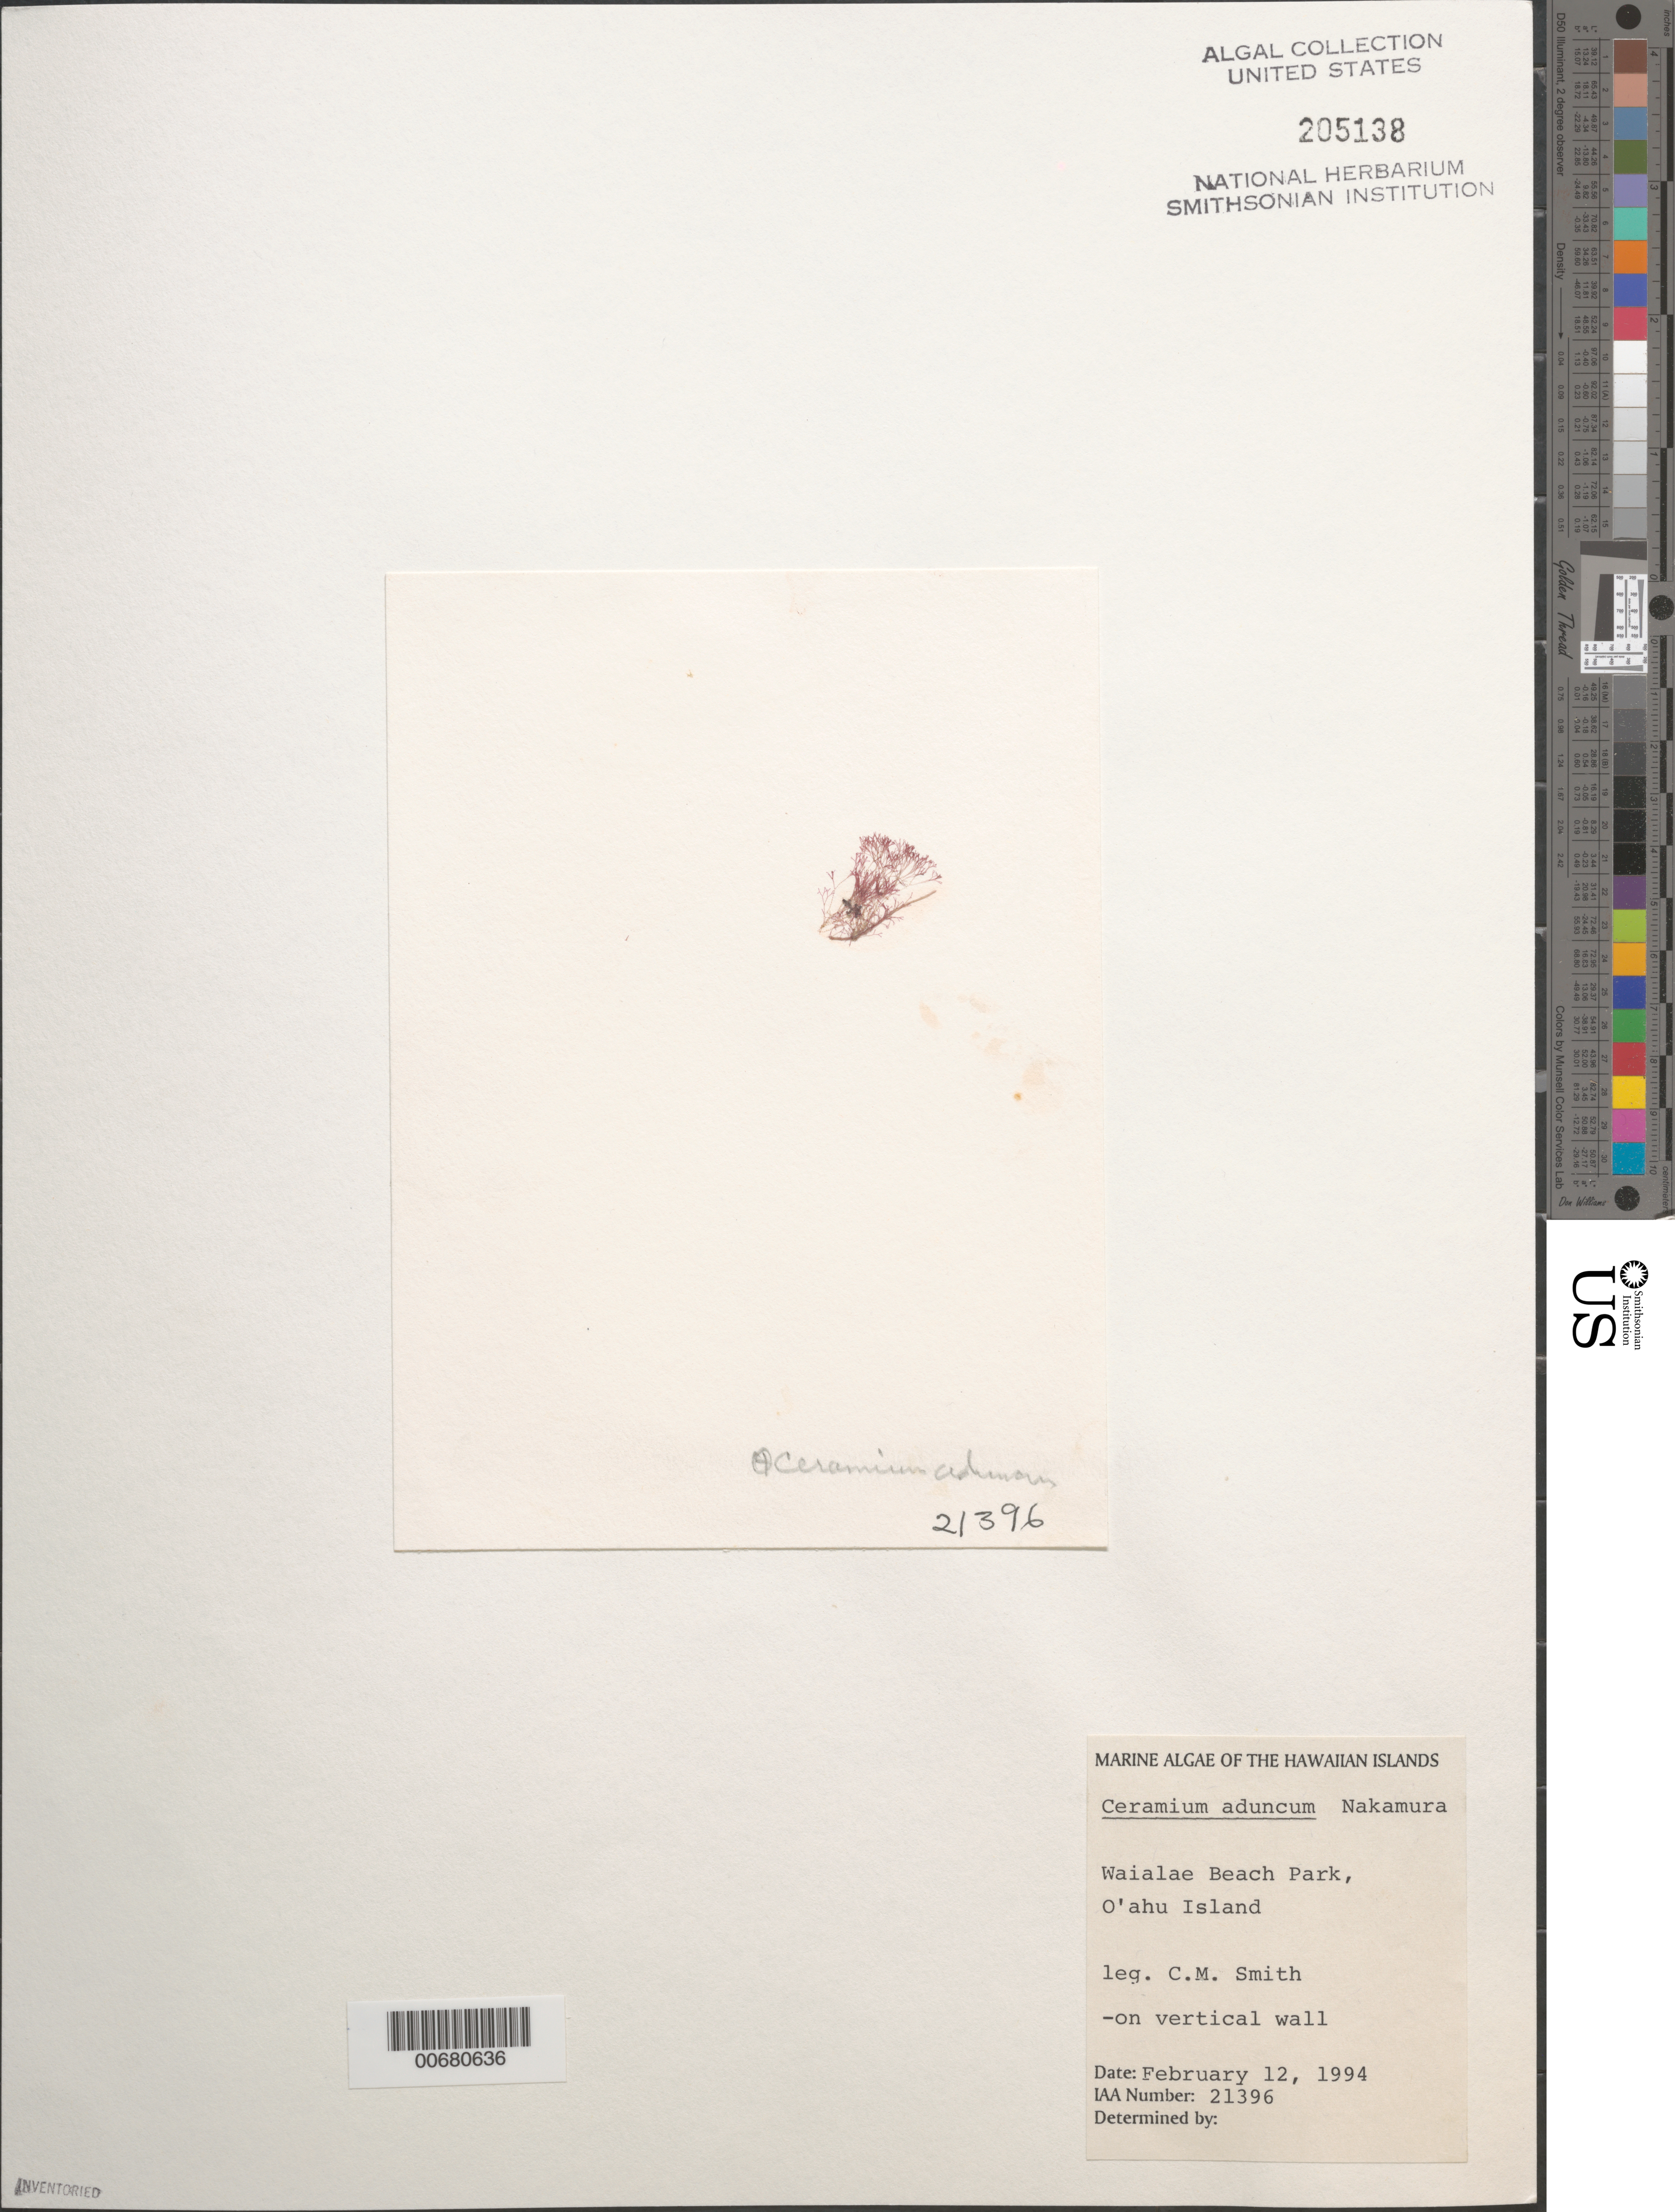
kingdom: Plantae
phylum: Rhodophyta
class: Florideophyceae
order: Ceramiales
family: Ceramiaceae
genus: Ceramium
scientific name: Ceramium aduncum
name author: Nakamura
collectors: C. M. Smith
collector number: IAA 21396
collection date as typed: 12 Feb 1994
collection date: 1994-02-12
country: United States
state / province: Hawaii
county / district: Honolulu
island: Oahu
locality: Waialae Beach Park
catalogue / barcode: US 205138